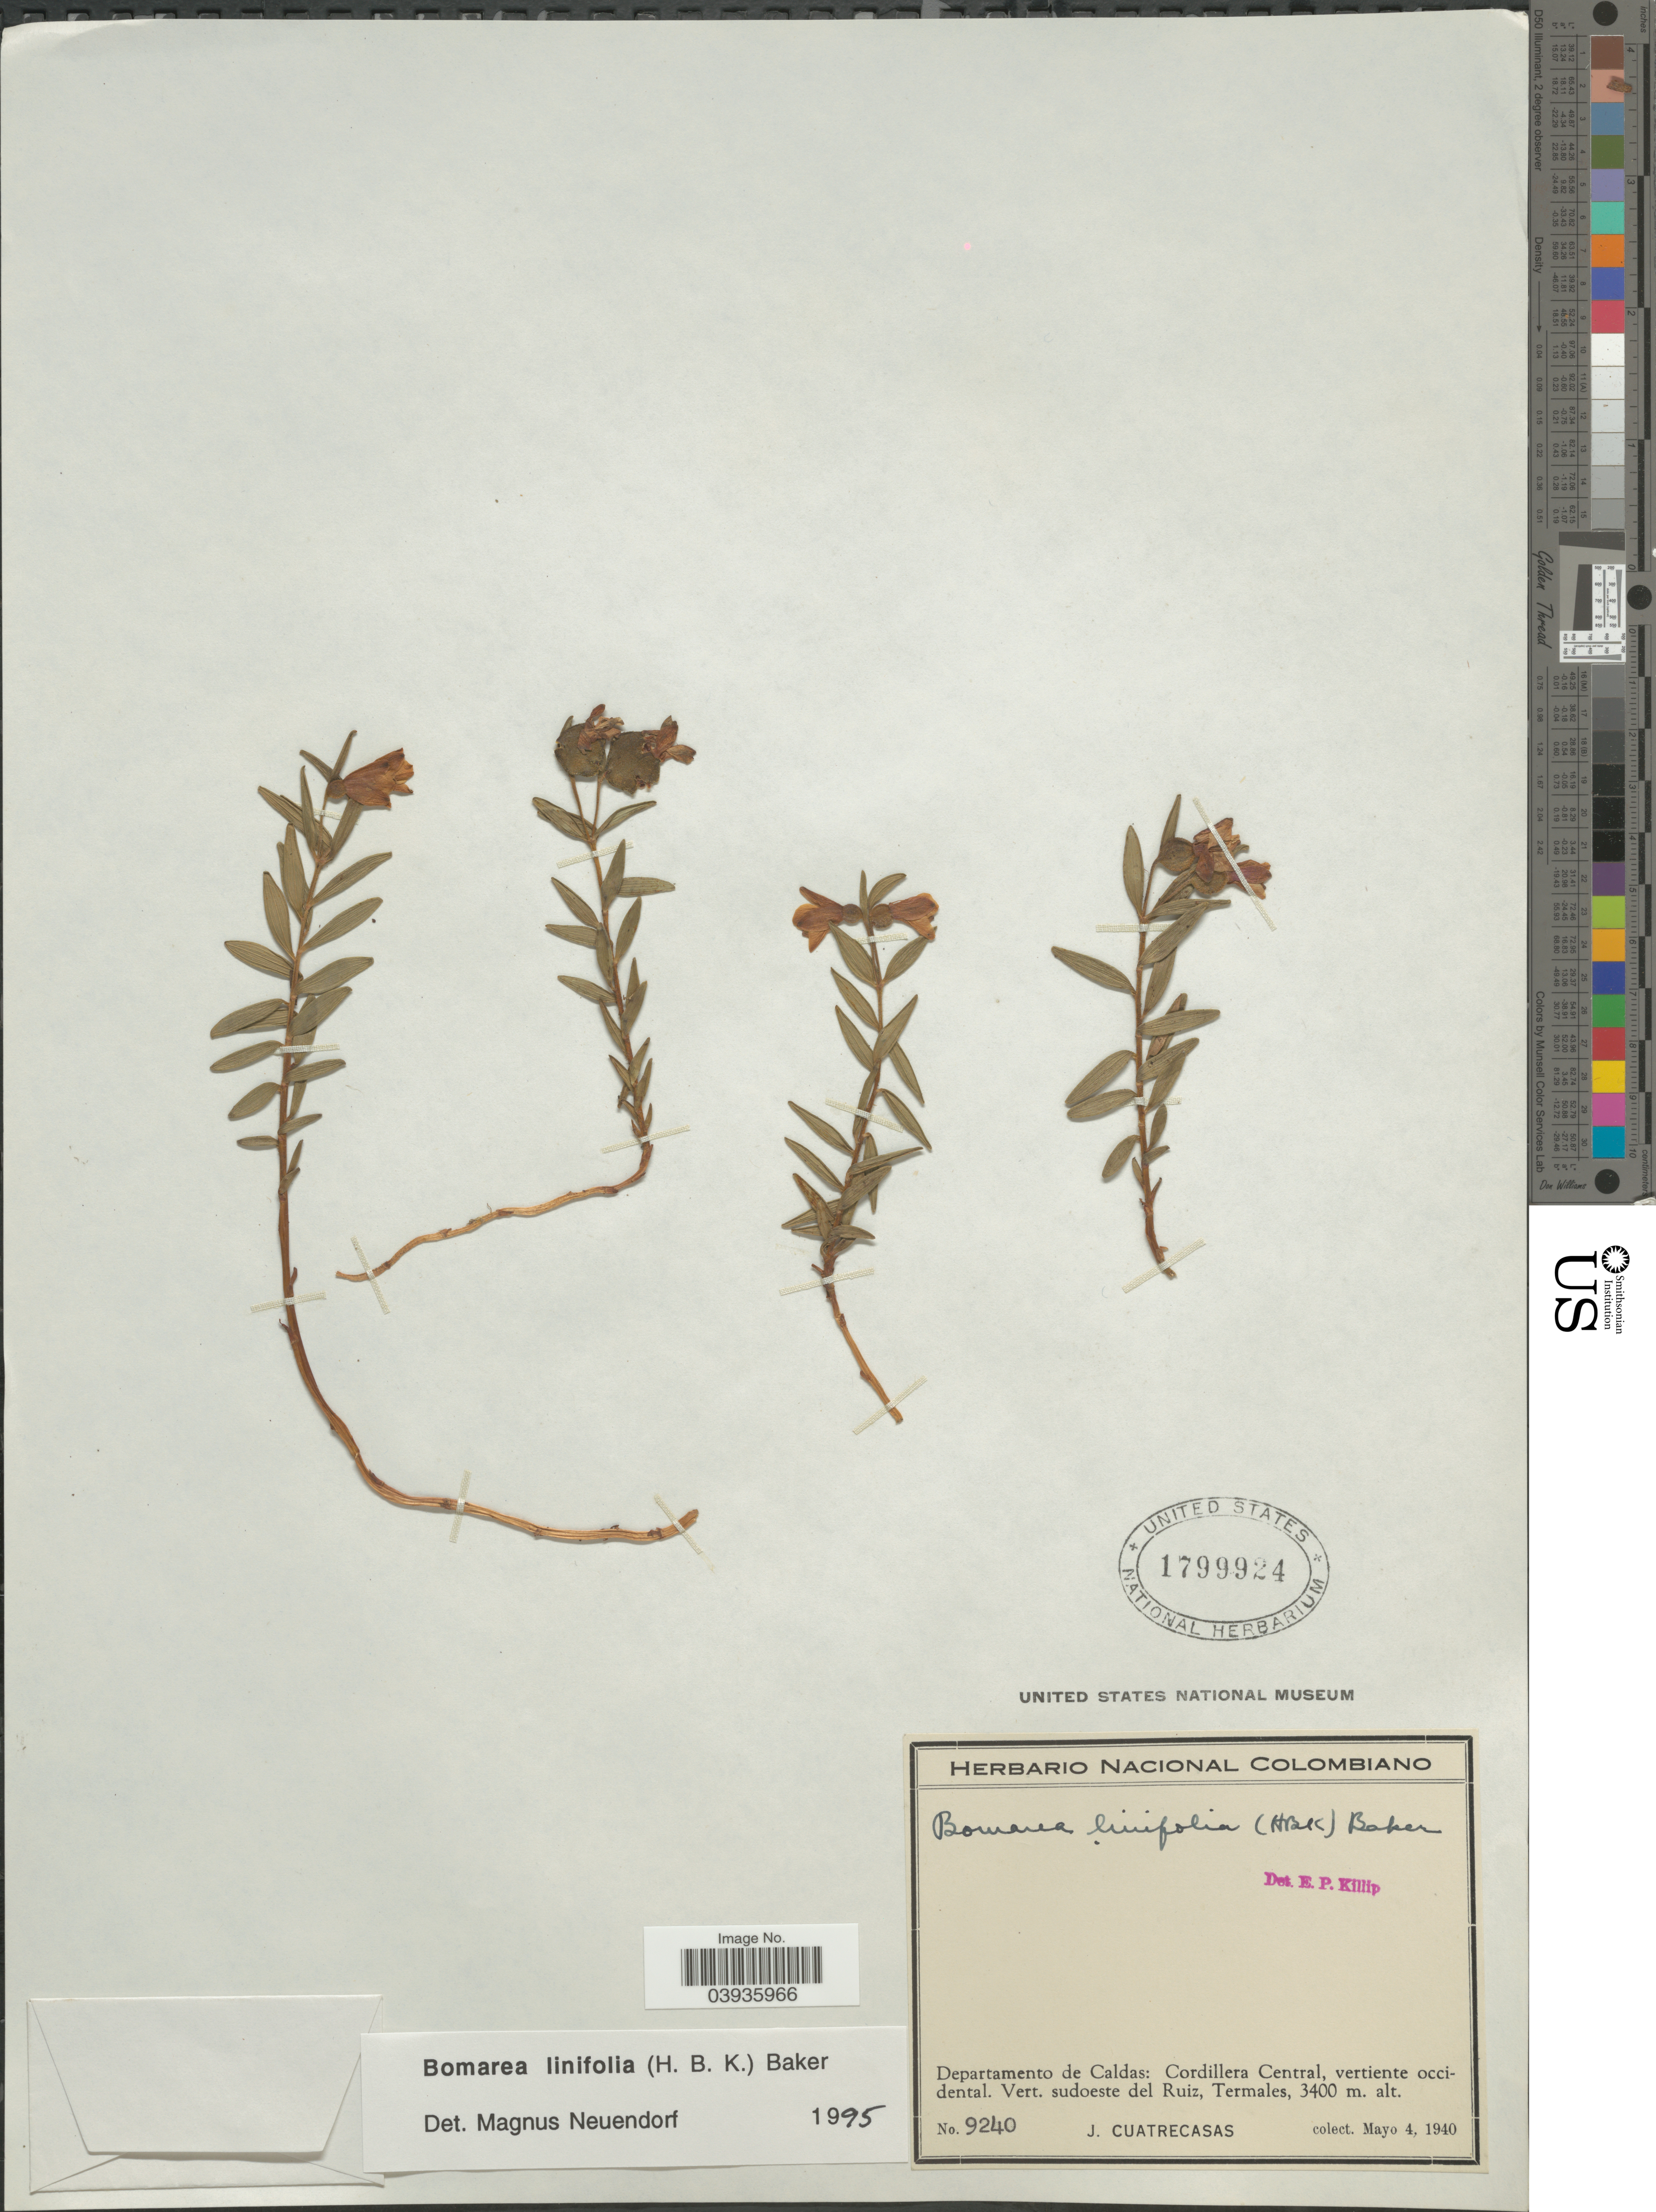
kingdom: Plantae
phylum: Tracheophyta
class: Liliopsida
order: Liliales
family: Alstroemeriaceae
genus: Bomarea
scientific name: Bomarea linifolia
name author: (Kunth) Baker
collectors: J. Cuatrecasas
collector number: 9240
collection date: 1940-05-04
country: Colombia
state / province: Caldas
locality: Departamento de Caldas: Cordillera Central, vertiente occidental. Vert. sudoeste del Ruiz, Termales.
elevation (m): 3400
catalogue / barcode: US 1799924